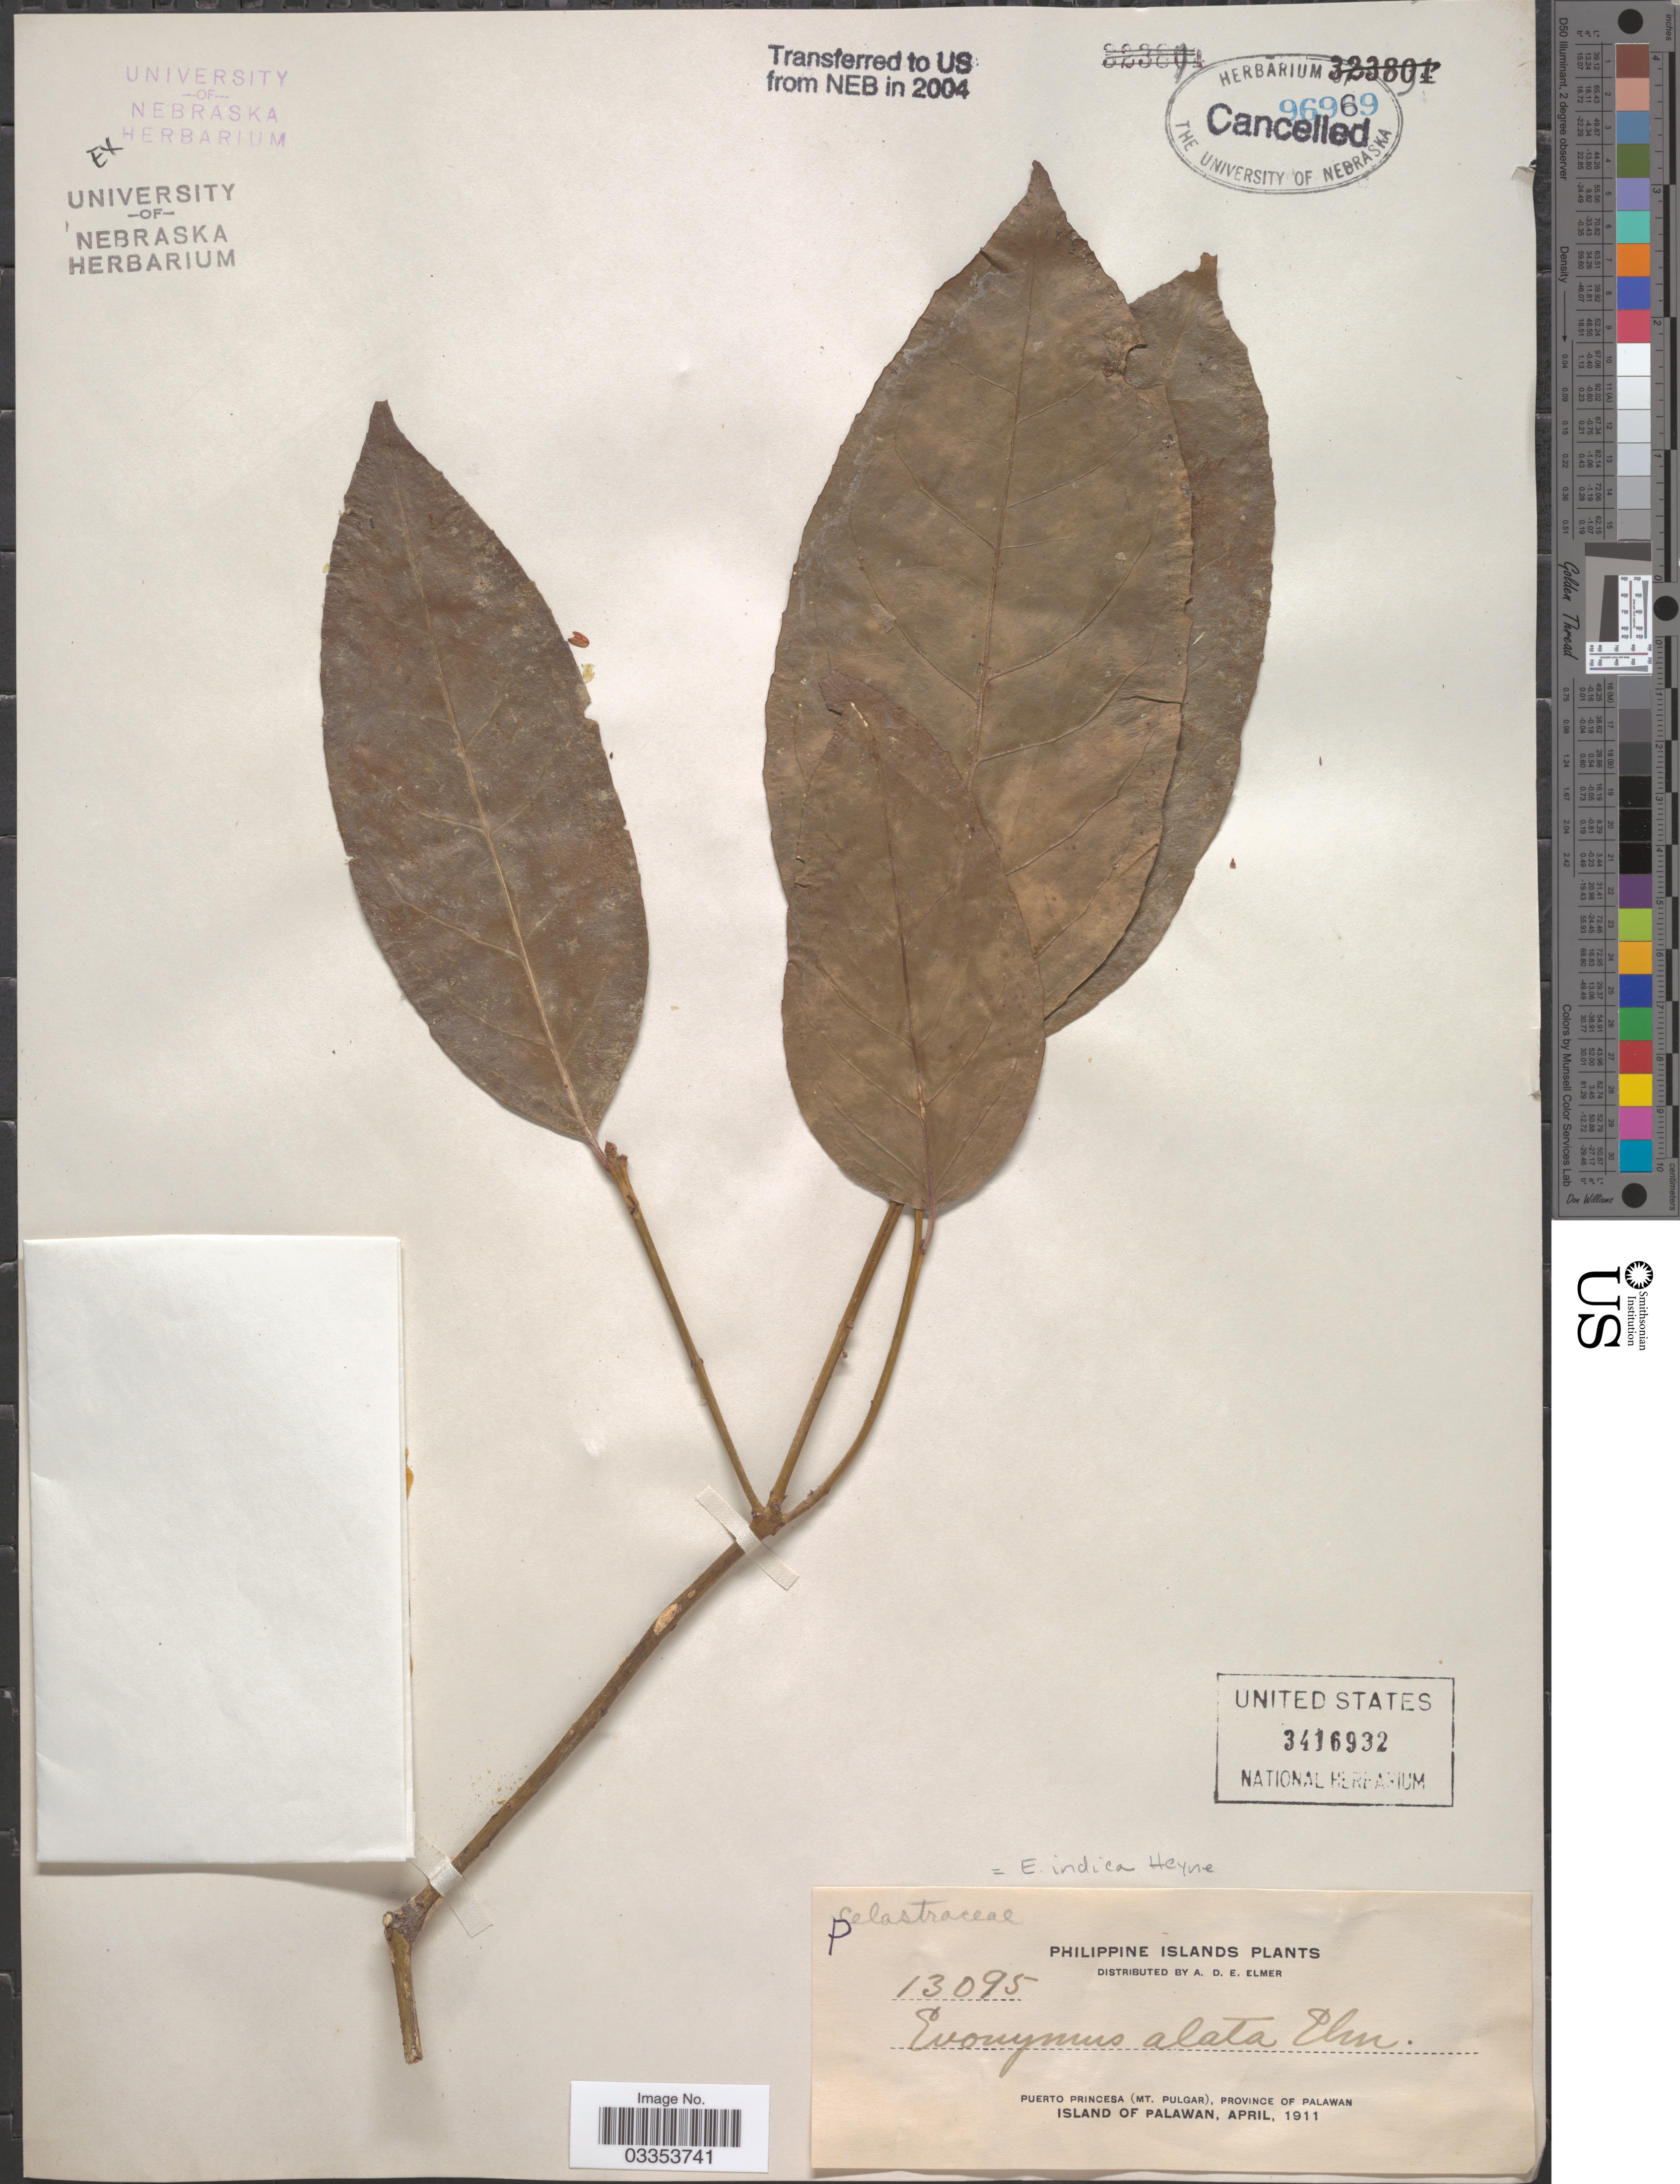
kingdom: Plantae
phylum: Tracheophyta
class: Magnoliopsida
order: Celastrales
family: Celastraceae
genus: Euonymus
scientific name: Euonymus indicus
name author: B. Heyne ex Wall.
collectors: A. D. E. Elmer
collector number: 13095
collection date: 1911-04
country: Philippines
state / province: Mimaropa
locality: Philippine Islands. Puerto Princesa (Mt. Pulgar), province of Palawan. Island of Palawan.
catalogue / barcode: US 3416932